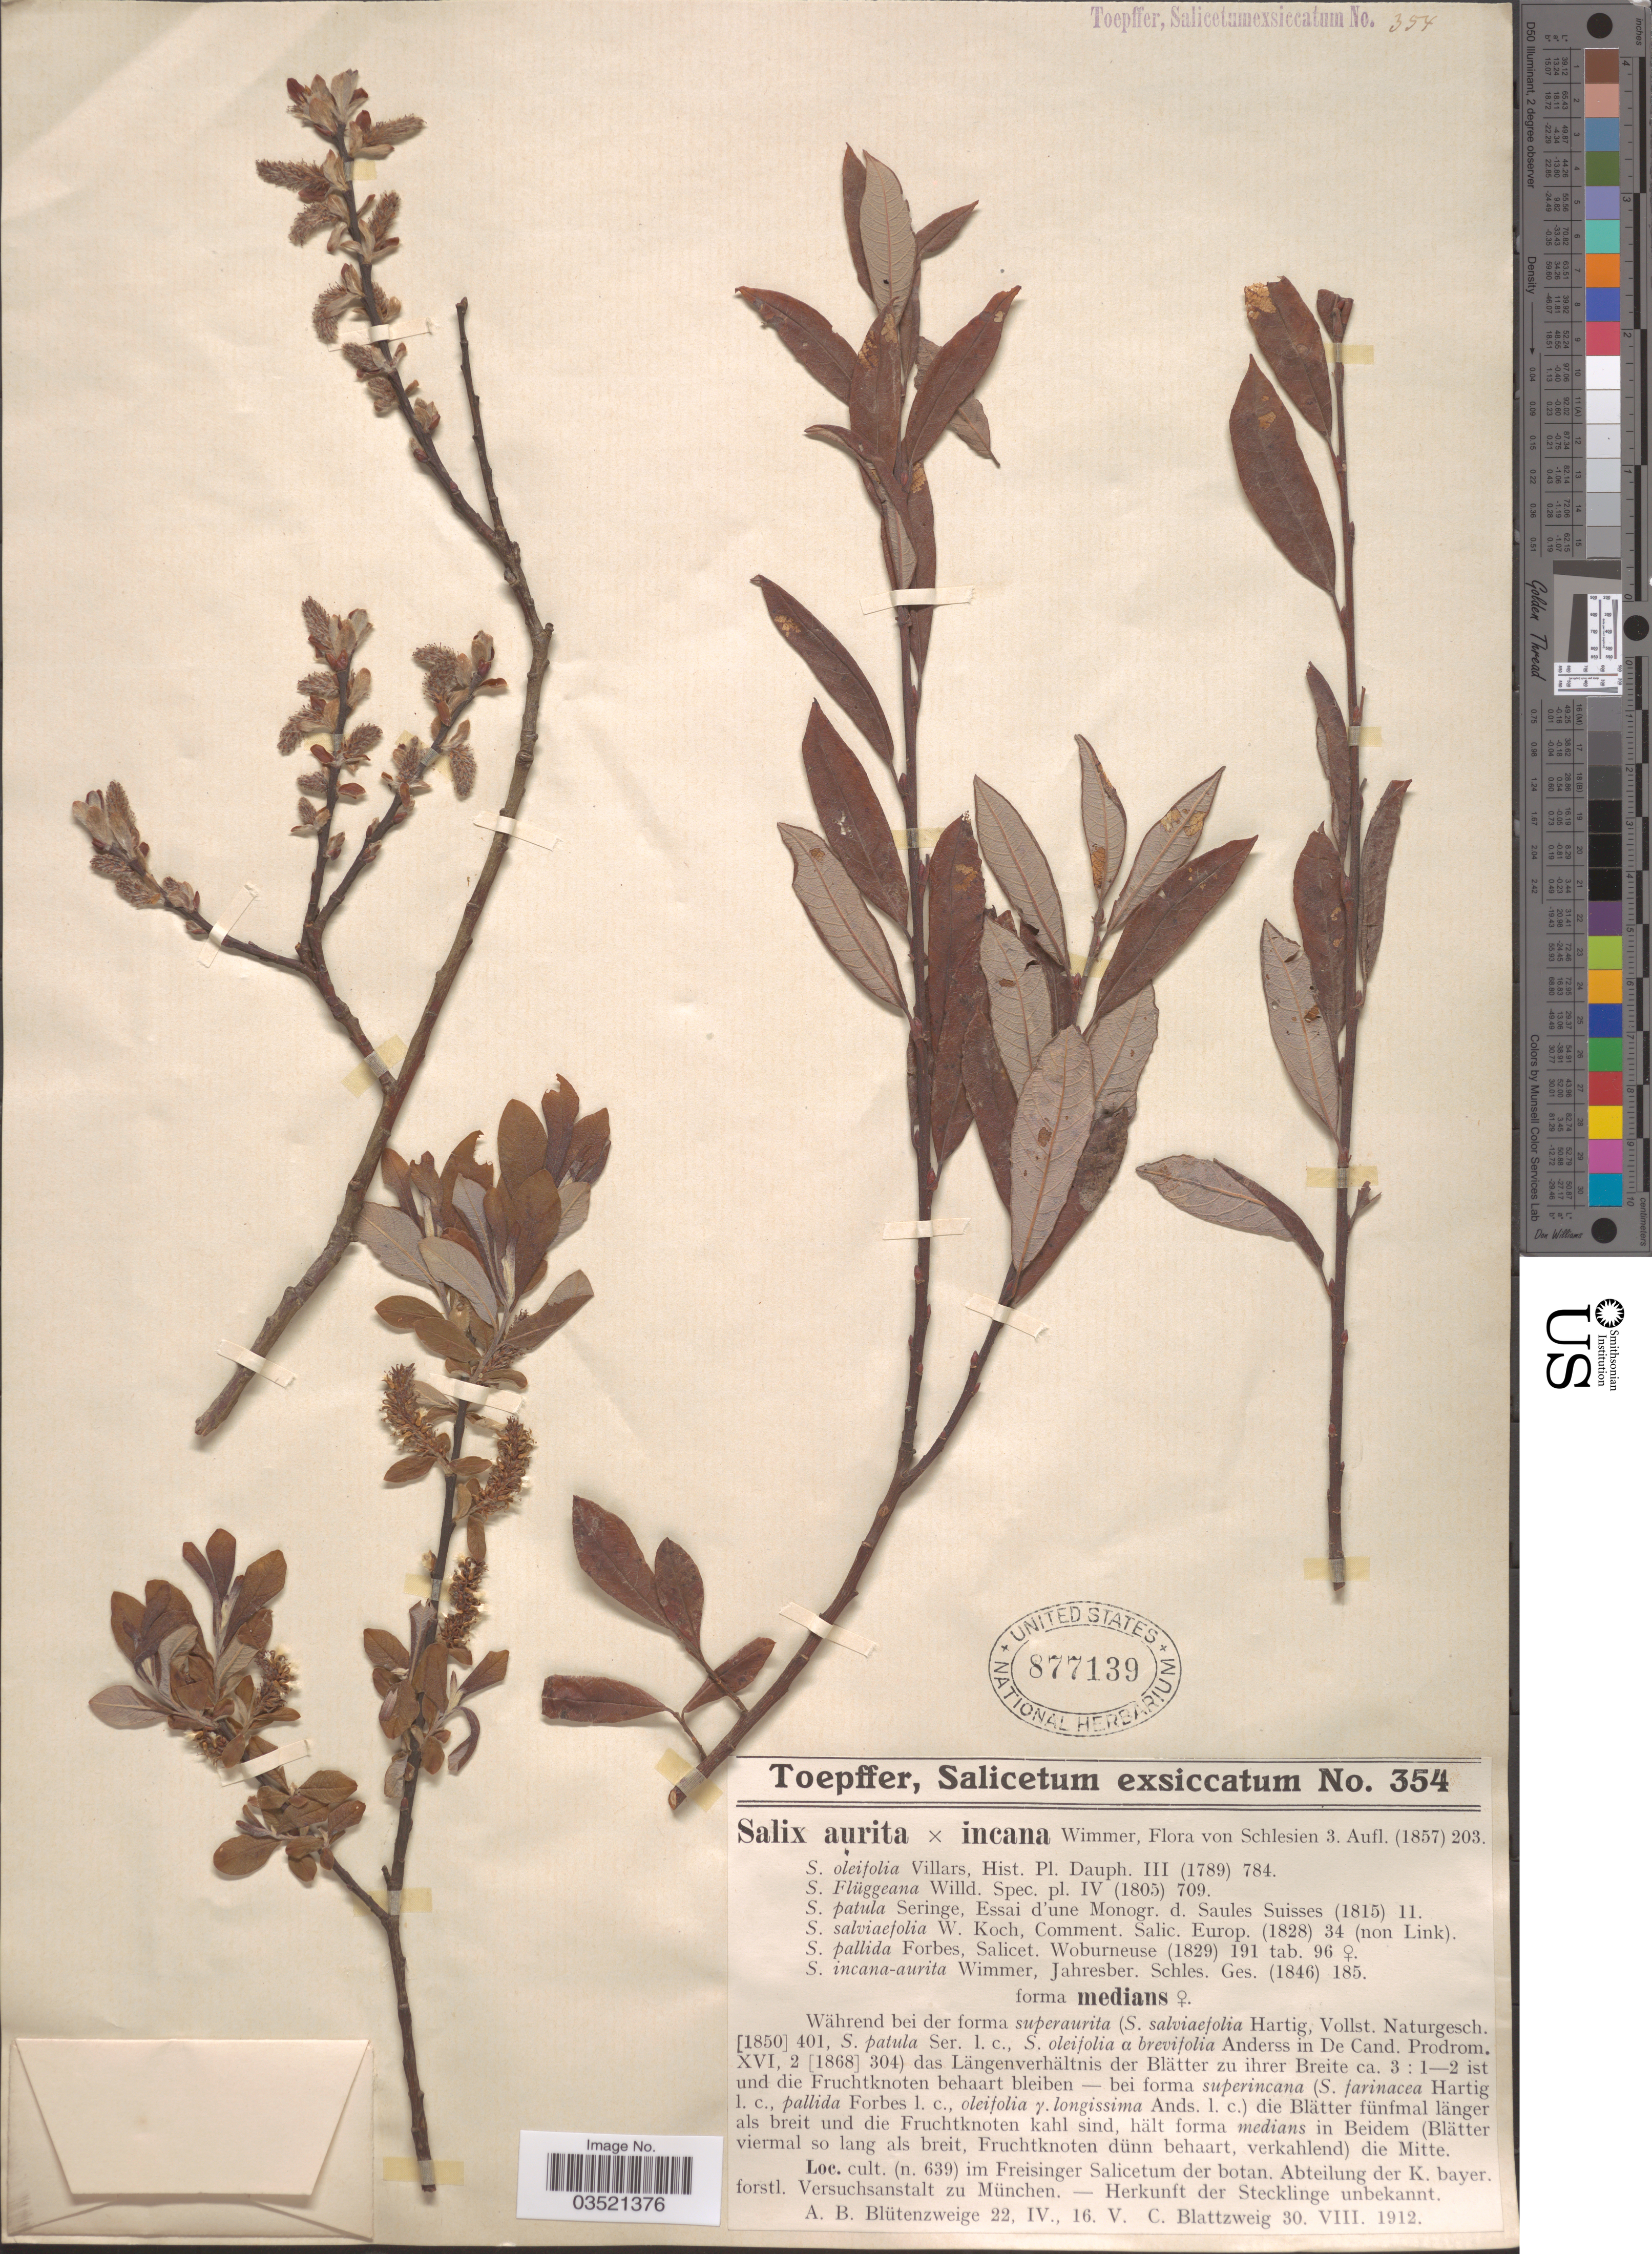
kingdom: Plantae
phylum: Tracheophyta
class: Magnoliopsida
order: Malpighiales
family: Salicaceae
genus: Salix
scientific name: Salix aurita x S. incana Michx.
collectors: A. Toepffer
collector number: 354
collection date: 1912-04-22/1912-08-30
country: Germany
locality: Cult. (n. 639) im Freisinger Salicetum der botan. Abteilung der K. bayer. forstl. Versuchsanstalt zu München.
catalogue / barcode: US 877139